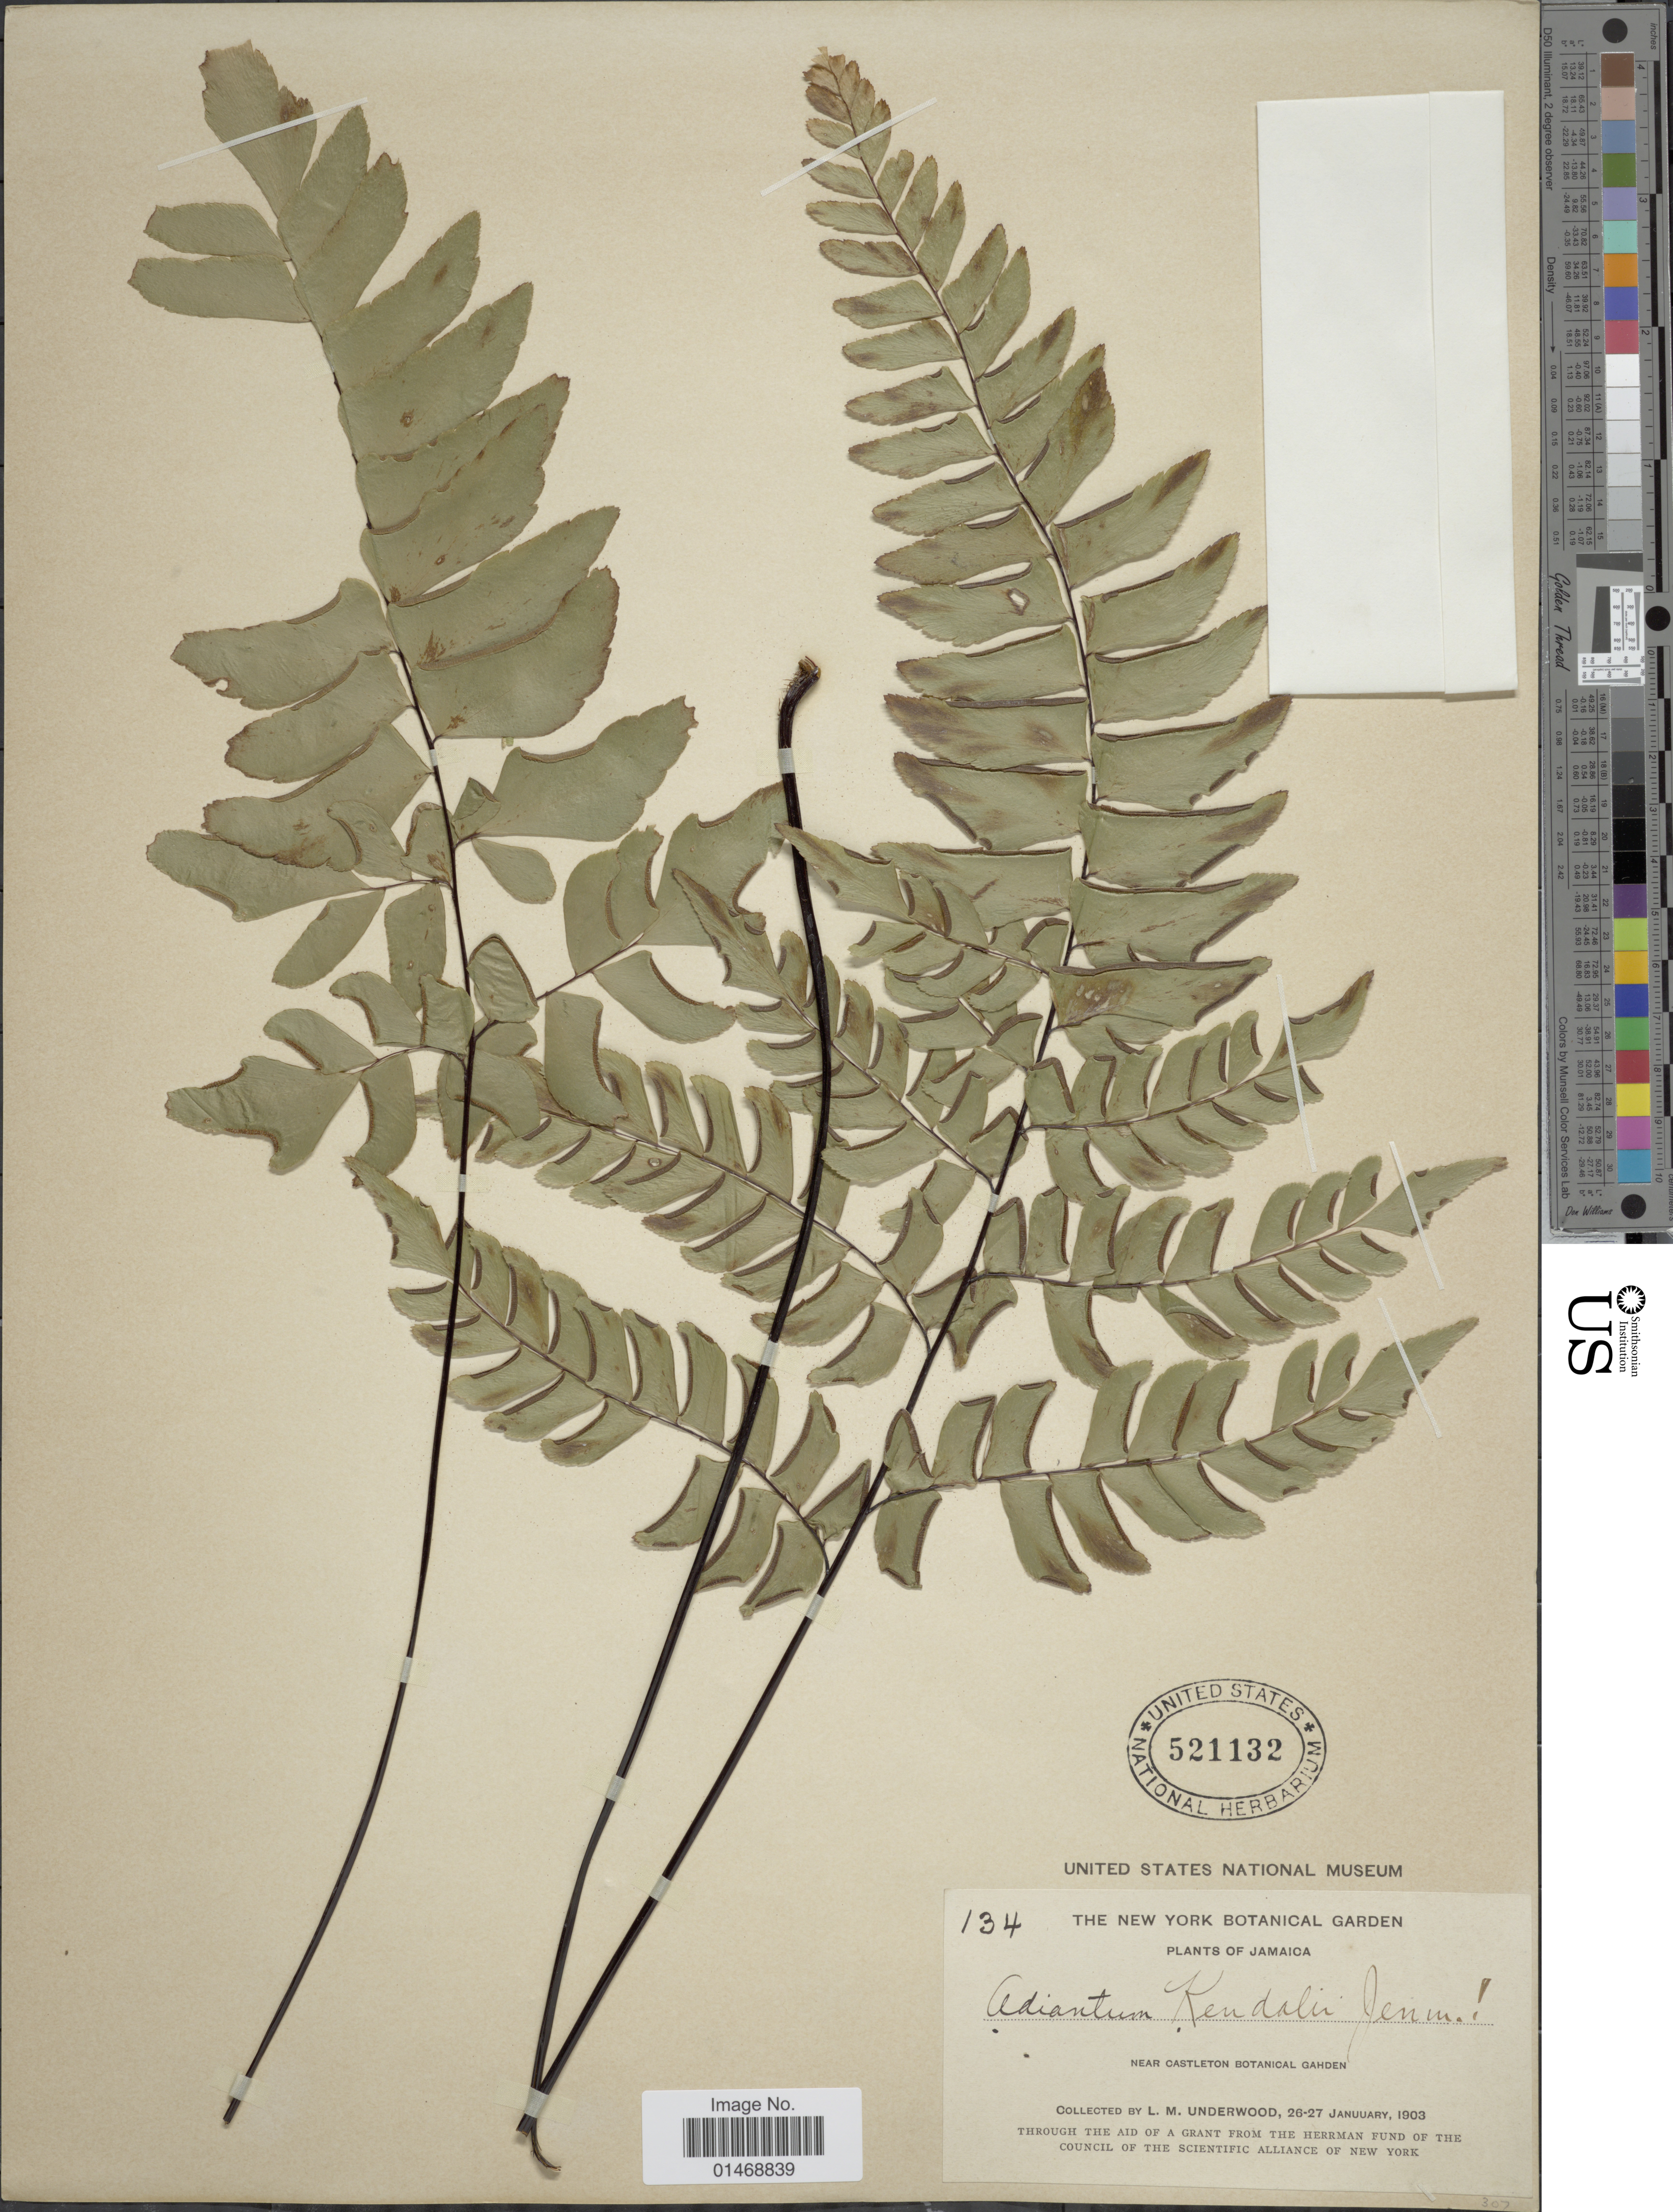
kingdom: Plantae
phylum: Tracheophyta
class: Polypodiopsida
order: Polypodiales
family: Pteridaceae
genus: Adiantum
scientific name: Adiantum kendalii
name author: Jenman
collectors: L. M. Underwood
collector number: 134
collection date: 1903-01-26/1903-01-27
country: Jamaica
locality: Near Castleton Botanical Garden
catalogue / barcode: US 521132